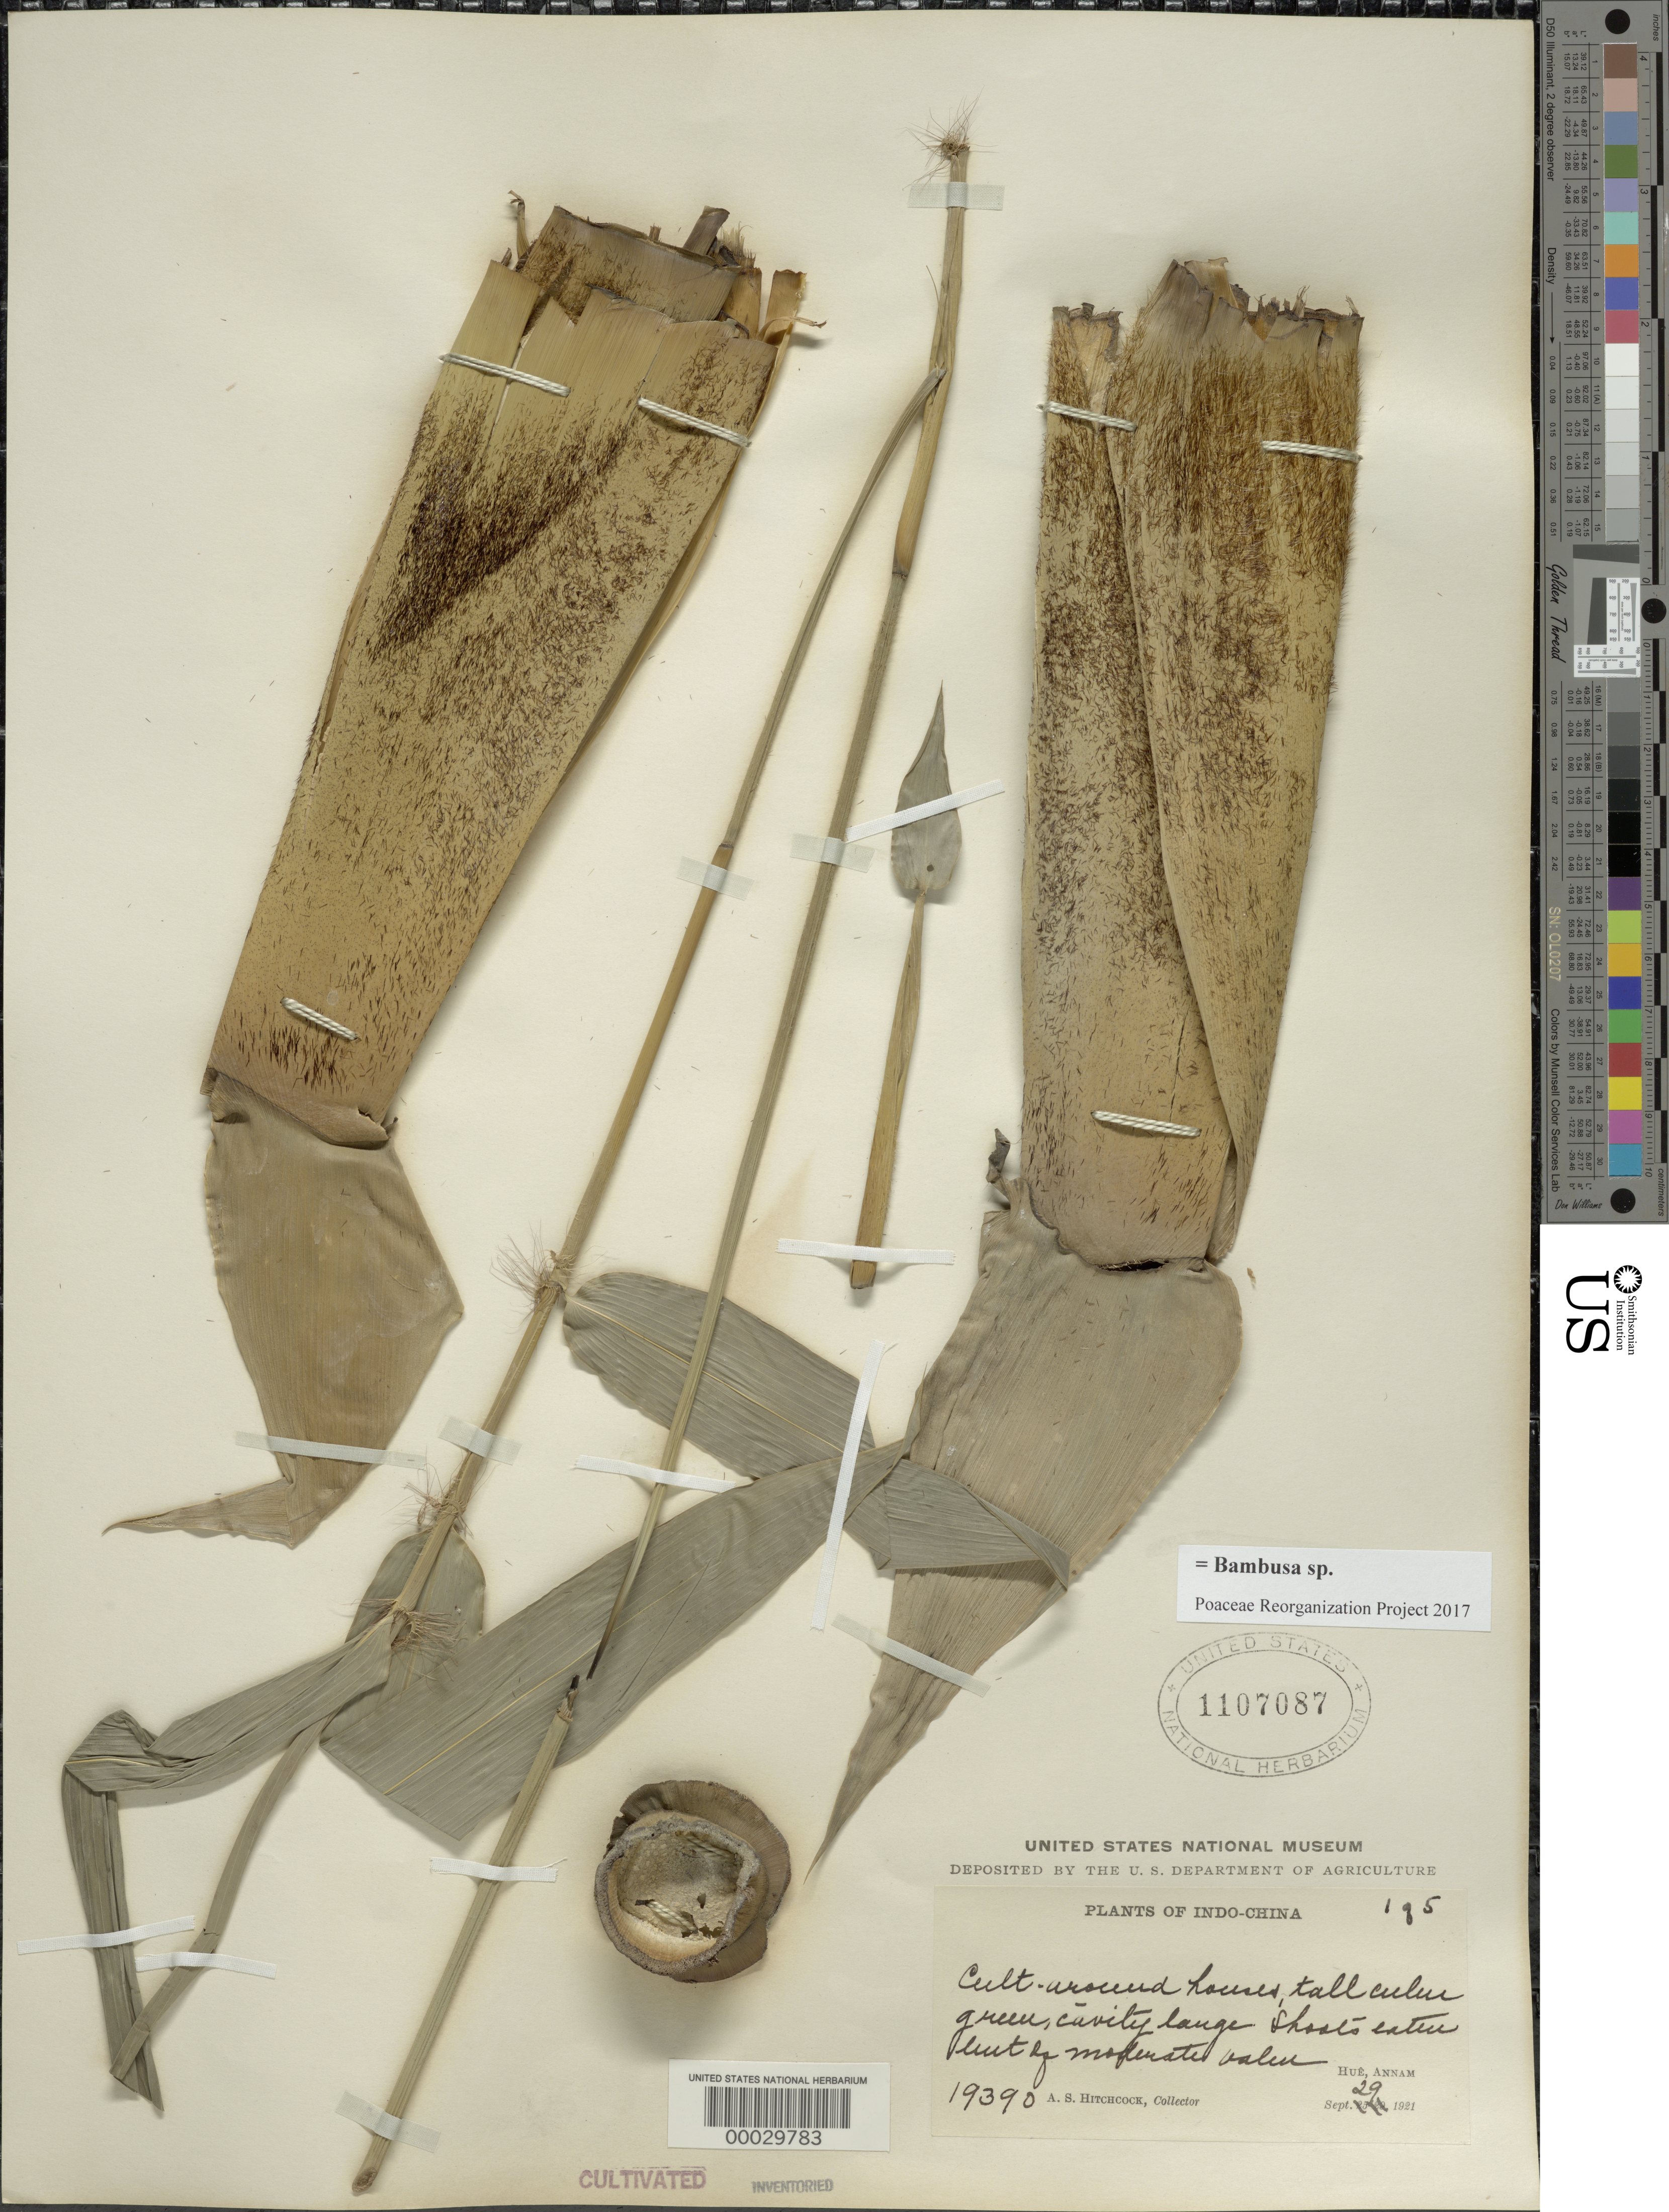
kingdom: Plantae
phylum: Tracheophyta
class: Liliopsida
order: Poales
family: Poaceae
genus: Bambusa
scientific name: Bambusa sp.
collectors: A. S. Hitchcock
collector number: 19390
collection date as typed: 29 Sep 1921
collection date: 1921-09-29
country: Vietnam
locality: Hue, annam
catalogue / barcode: US 1107087